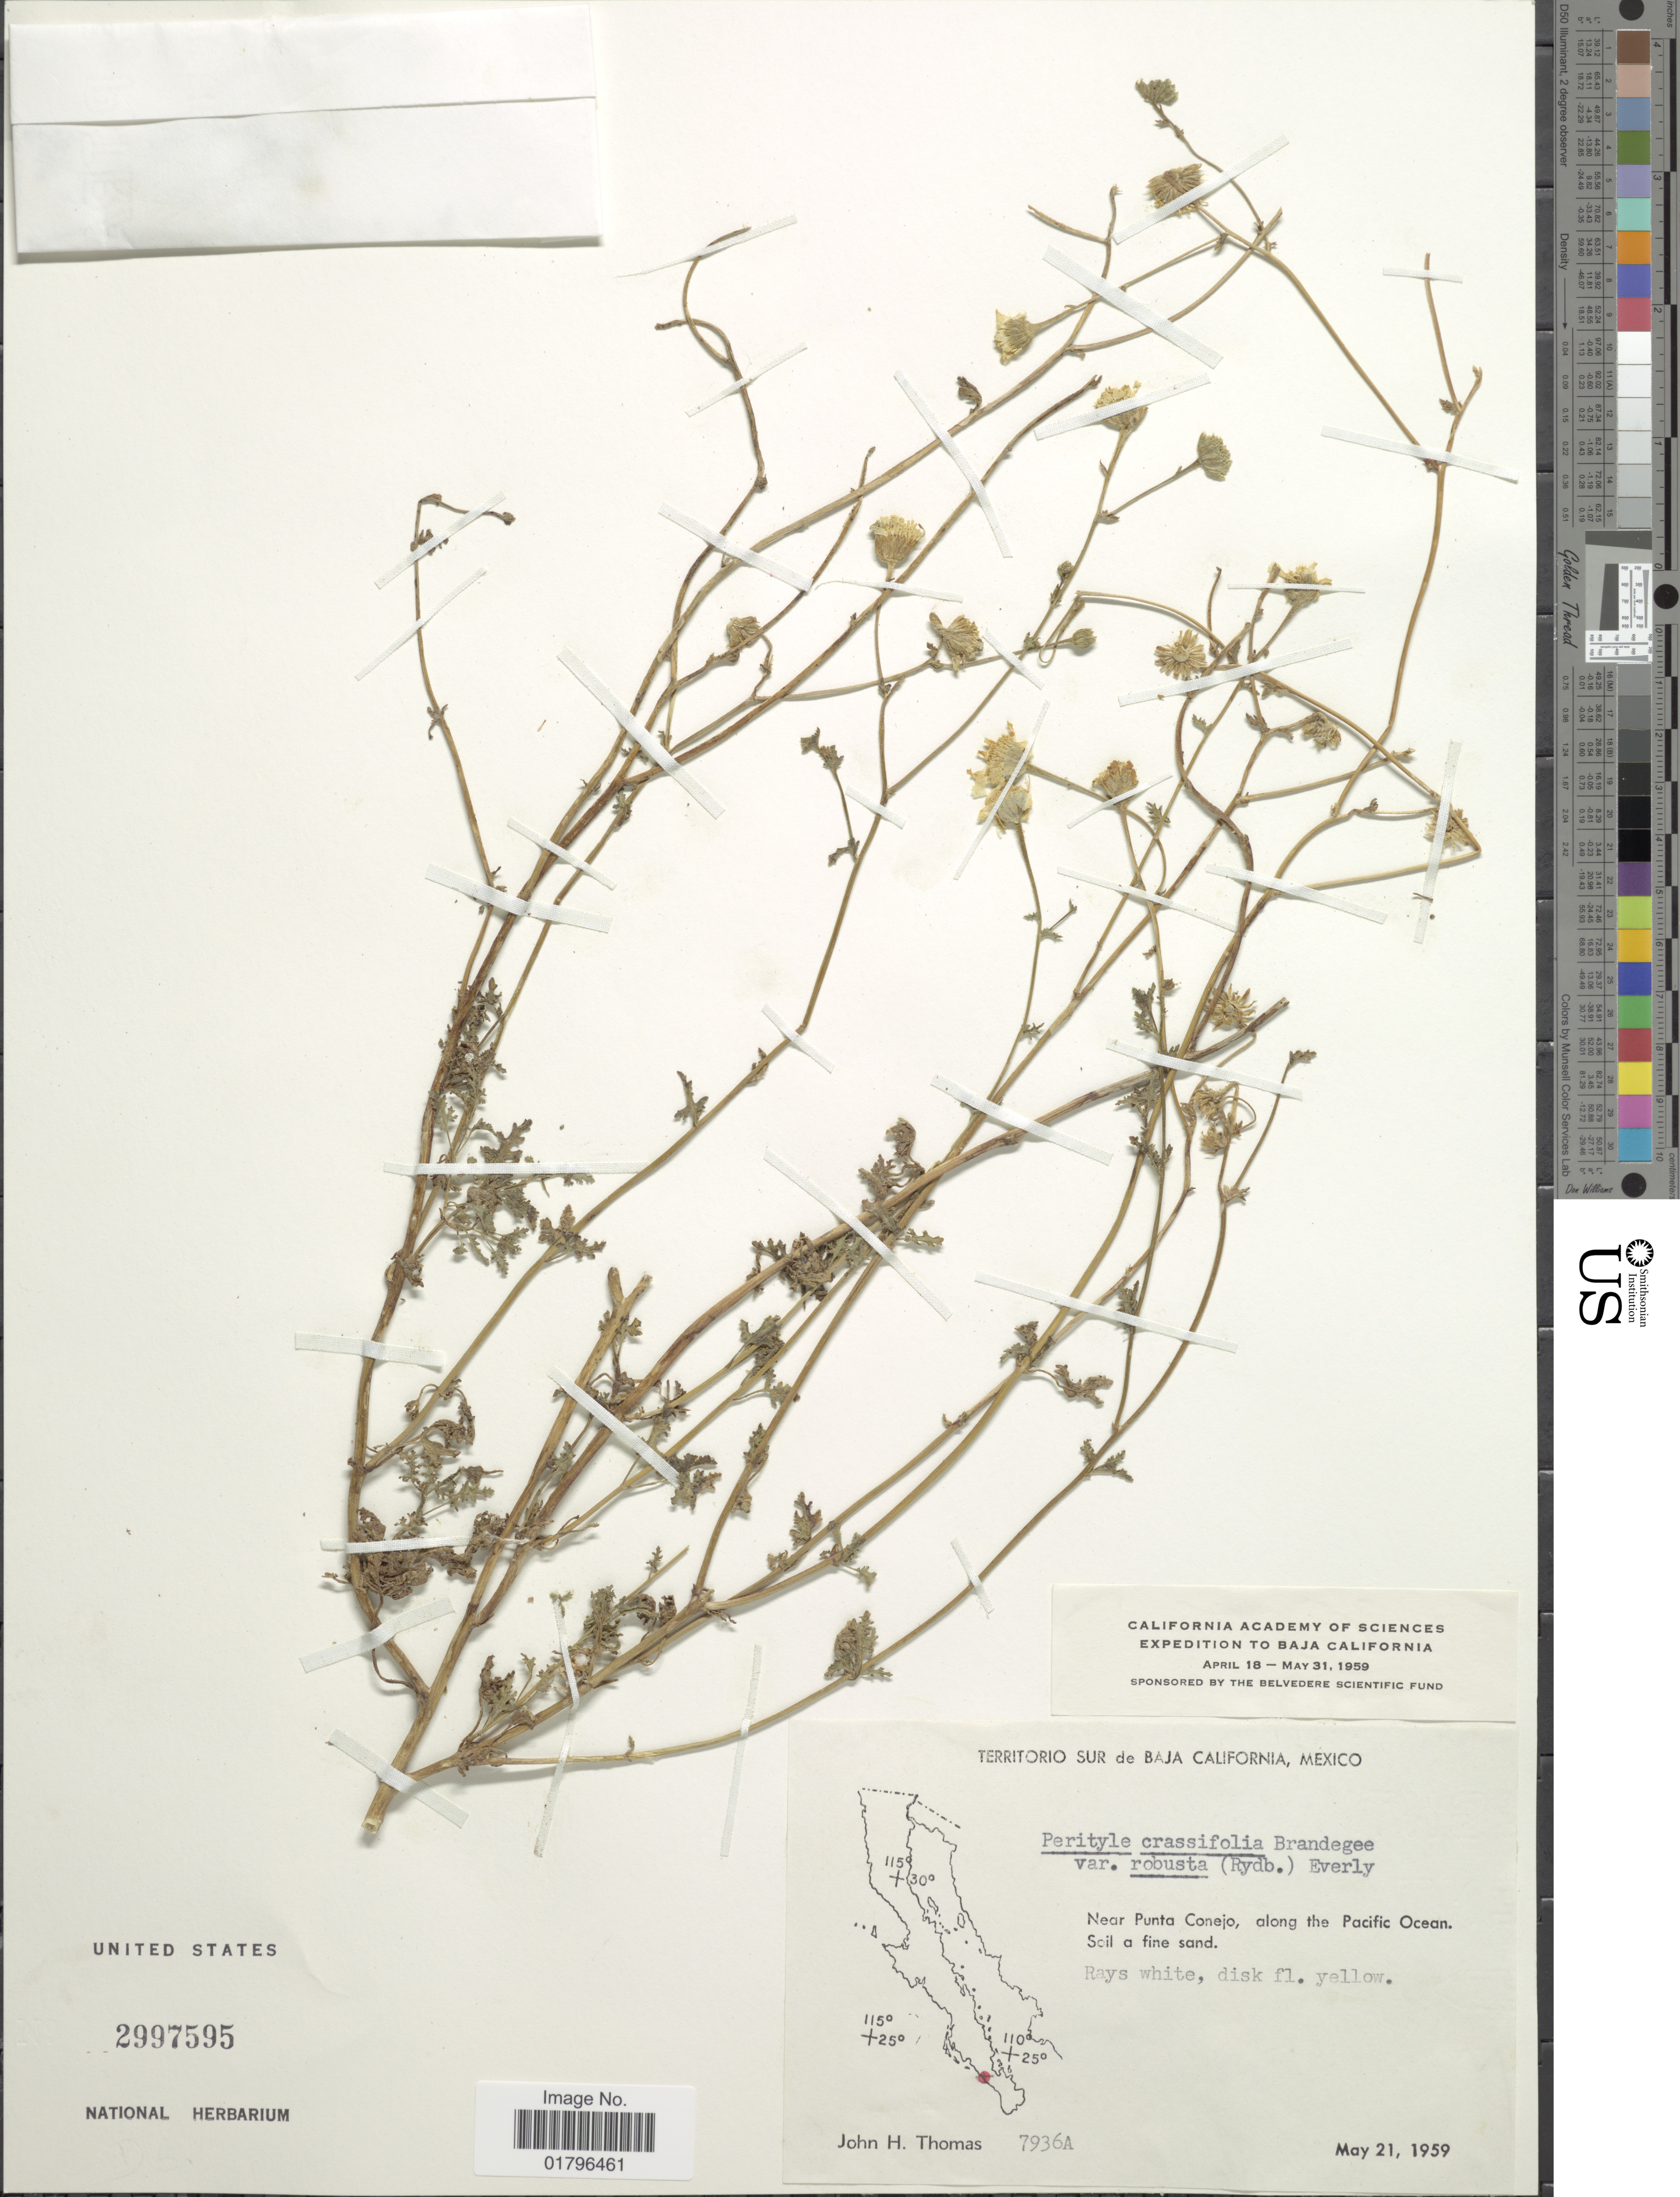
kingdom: Plantae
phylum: Tracheophyta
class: Magnoliopsida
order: Asterales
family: Asteraceae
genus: Perityle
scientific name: Perityle crassifolia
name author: Brandegee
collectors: J. H. Thomas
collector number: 7936A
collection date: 1959-05-21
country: Mexico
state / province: Baja California Sur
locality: Near Punta Conejo, along the Pacific Ocean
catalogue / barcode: US 2997595